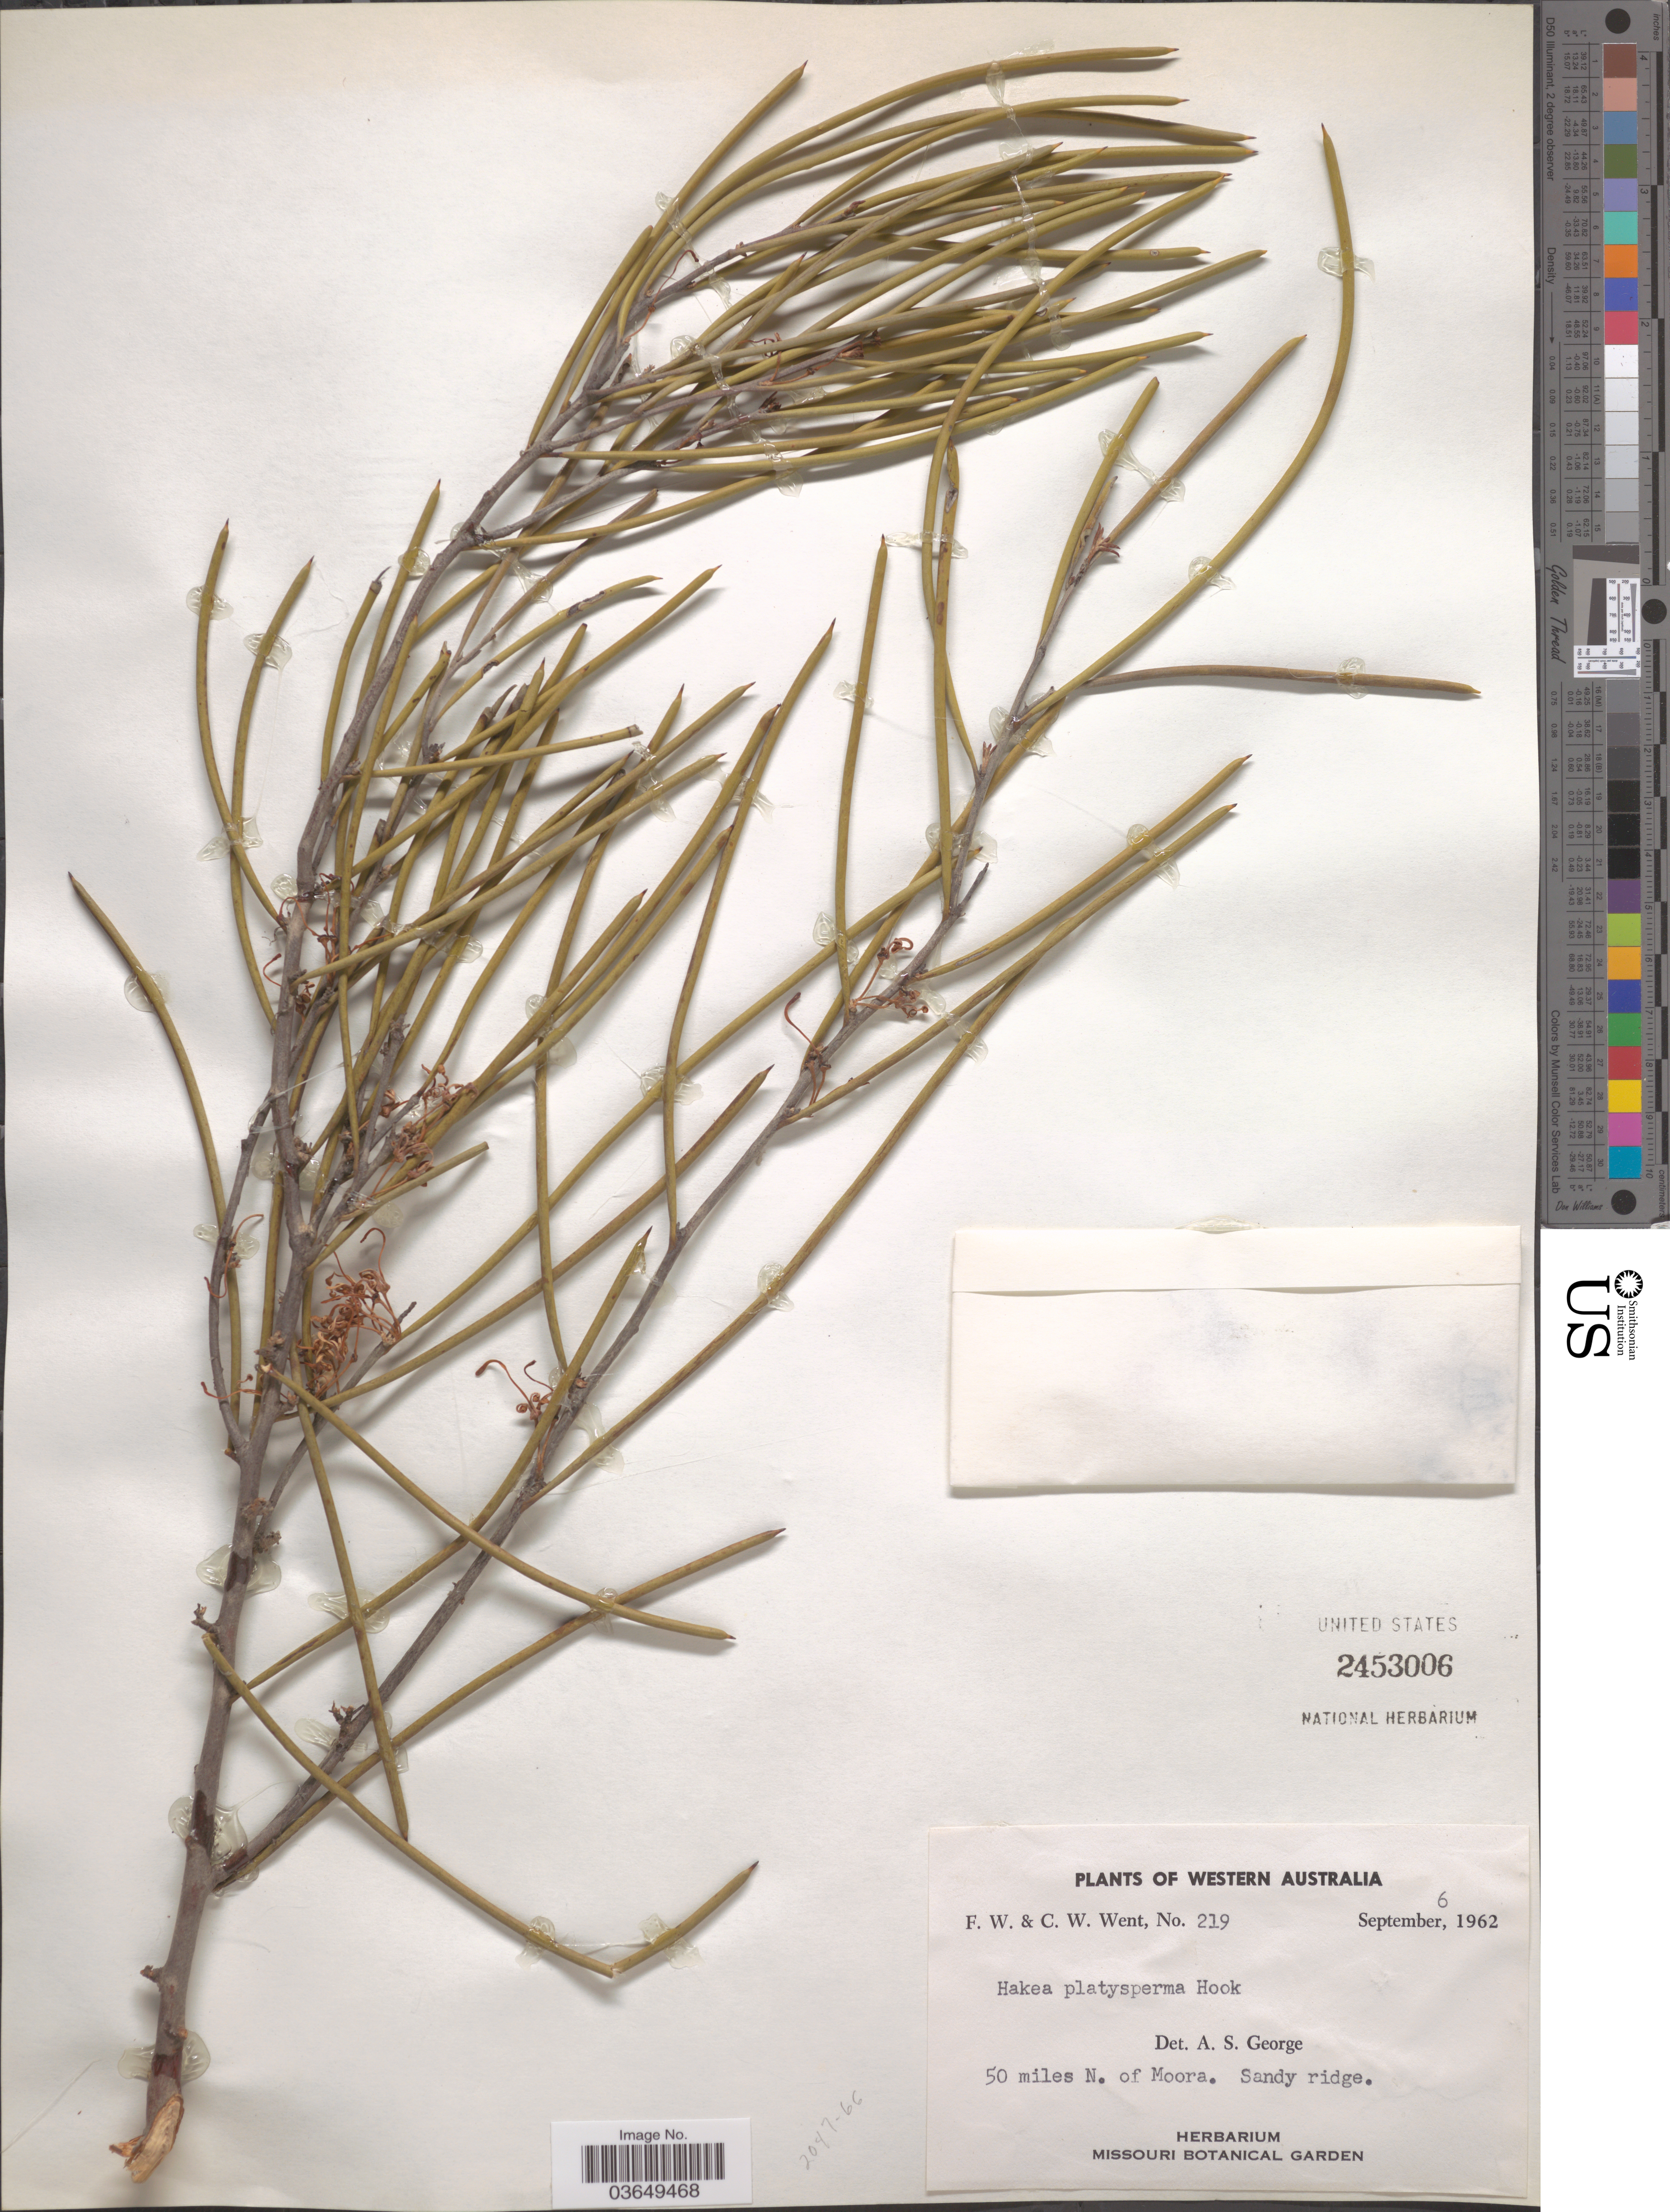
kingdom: Plantae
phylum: Tracheophyta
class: Magnoliopsida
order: Proteales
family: Proteaceae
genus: Hakea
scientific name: Hakea platysperma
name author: Hook.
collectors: F. W. Went & C. W. Went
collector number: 219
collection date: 1962-09-06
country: Australia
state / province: Western Australia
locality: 50 miles N. of Moora.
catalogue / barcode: US 2453006